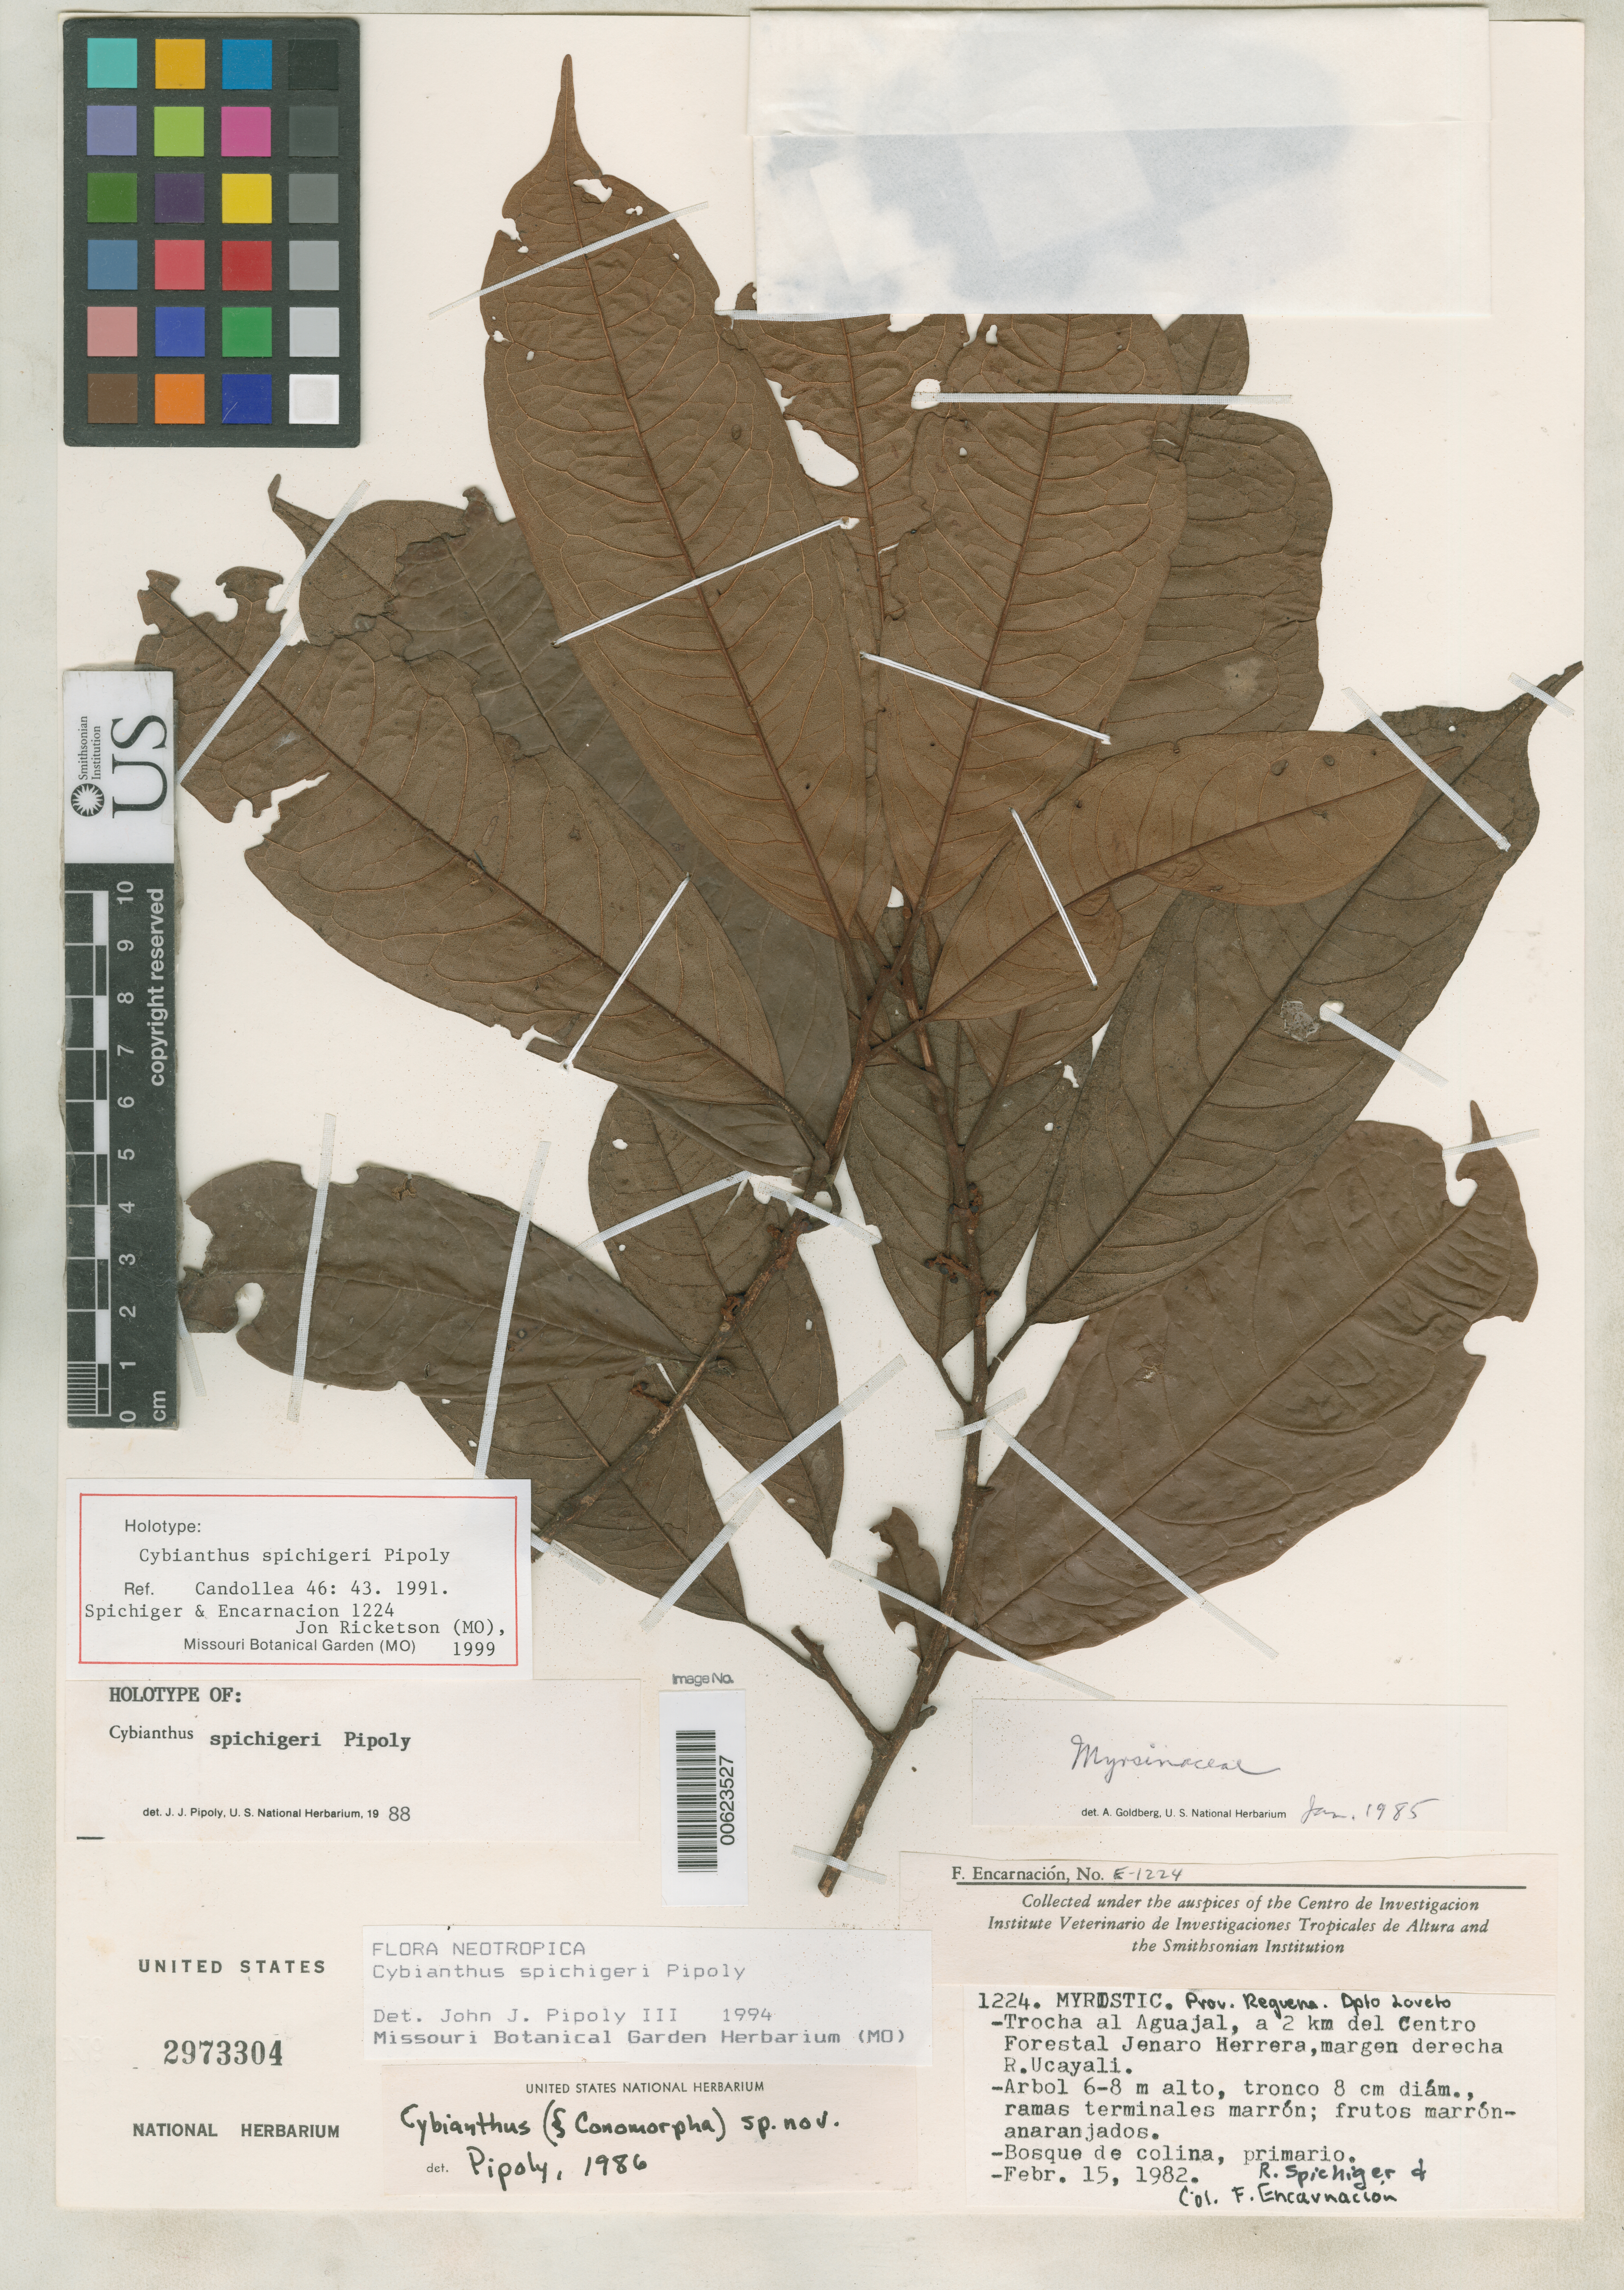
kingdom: Plantae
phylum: Tracheophyta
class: Magnoliopsida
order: Ericales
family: Primulaceae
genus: Cybianthus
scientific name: Cybianthus spichigeri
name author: Pipoly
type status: Holotype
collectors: R. Spichiger & F. Encarnación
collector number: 1224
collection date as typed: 15 Feb 1982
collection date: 1982-02-15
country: Peru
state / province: Loreto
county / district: Requena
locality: Trocha al Aguajal, 2 km del Centro Forestal Jenaro Herrera, margen derecha Rio Ucayali.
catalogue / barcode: US 2973304